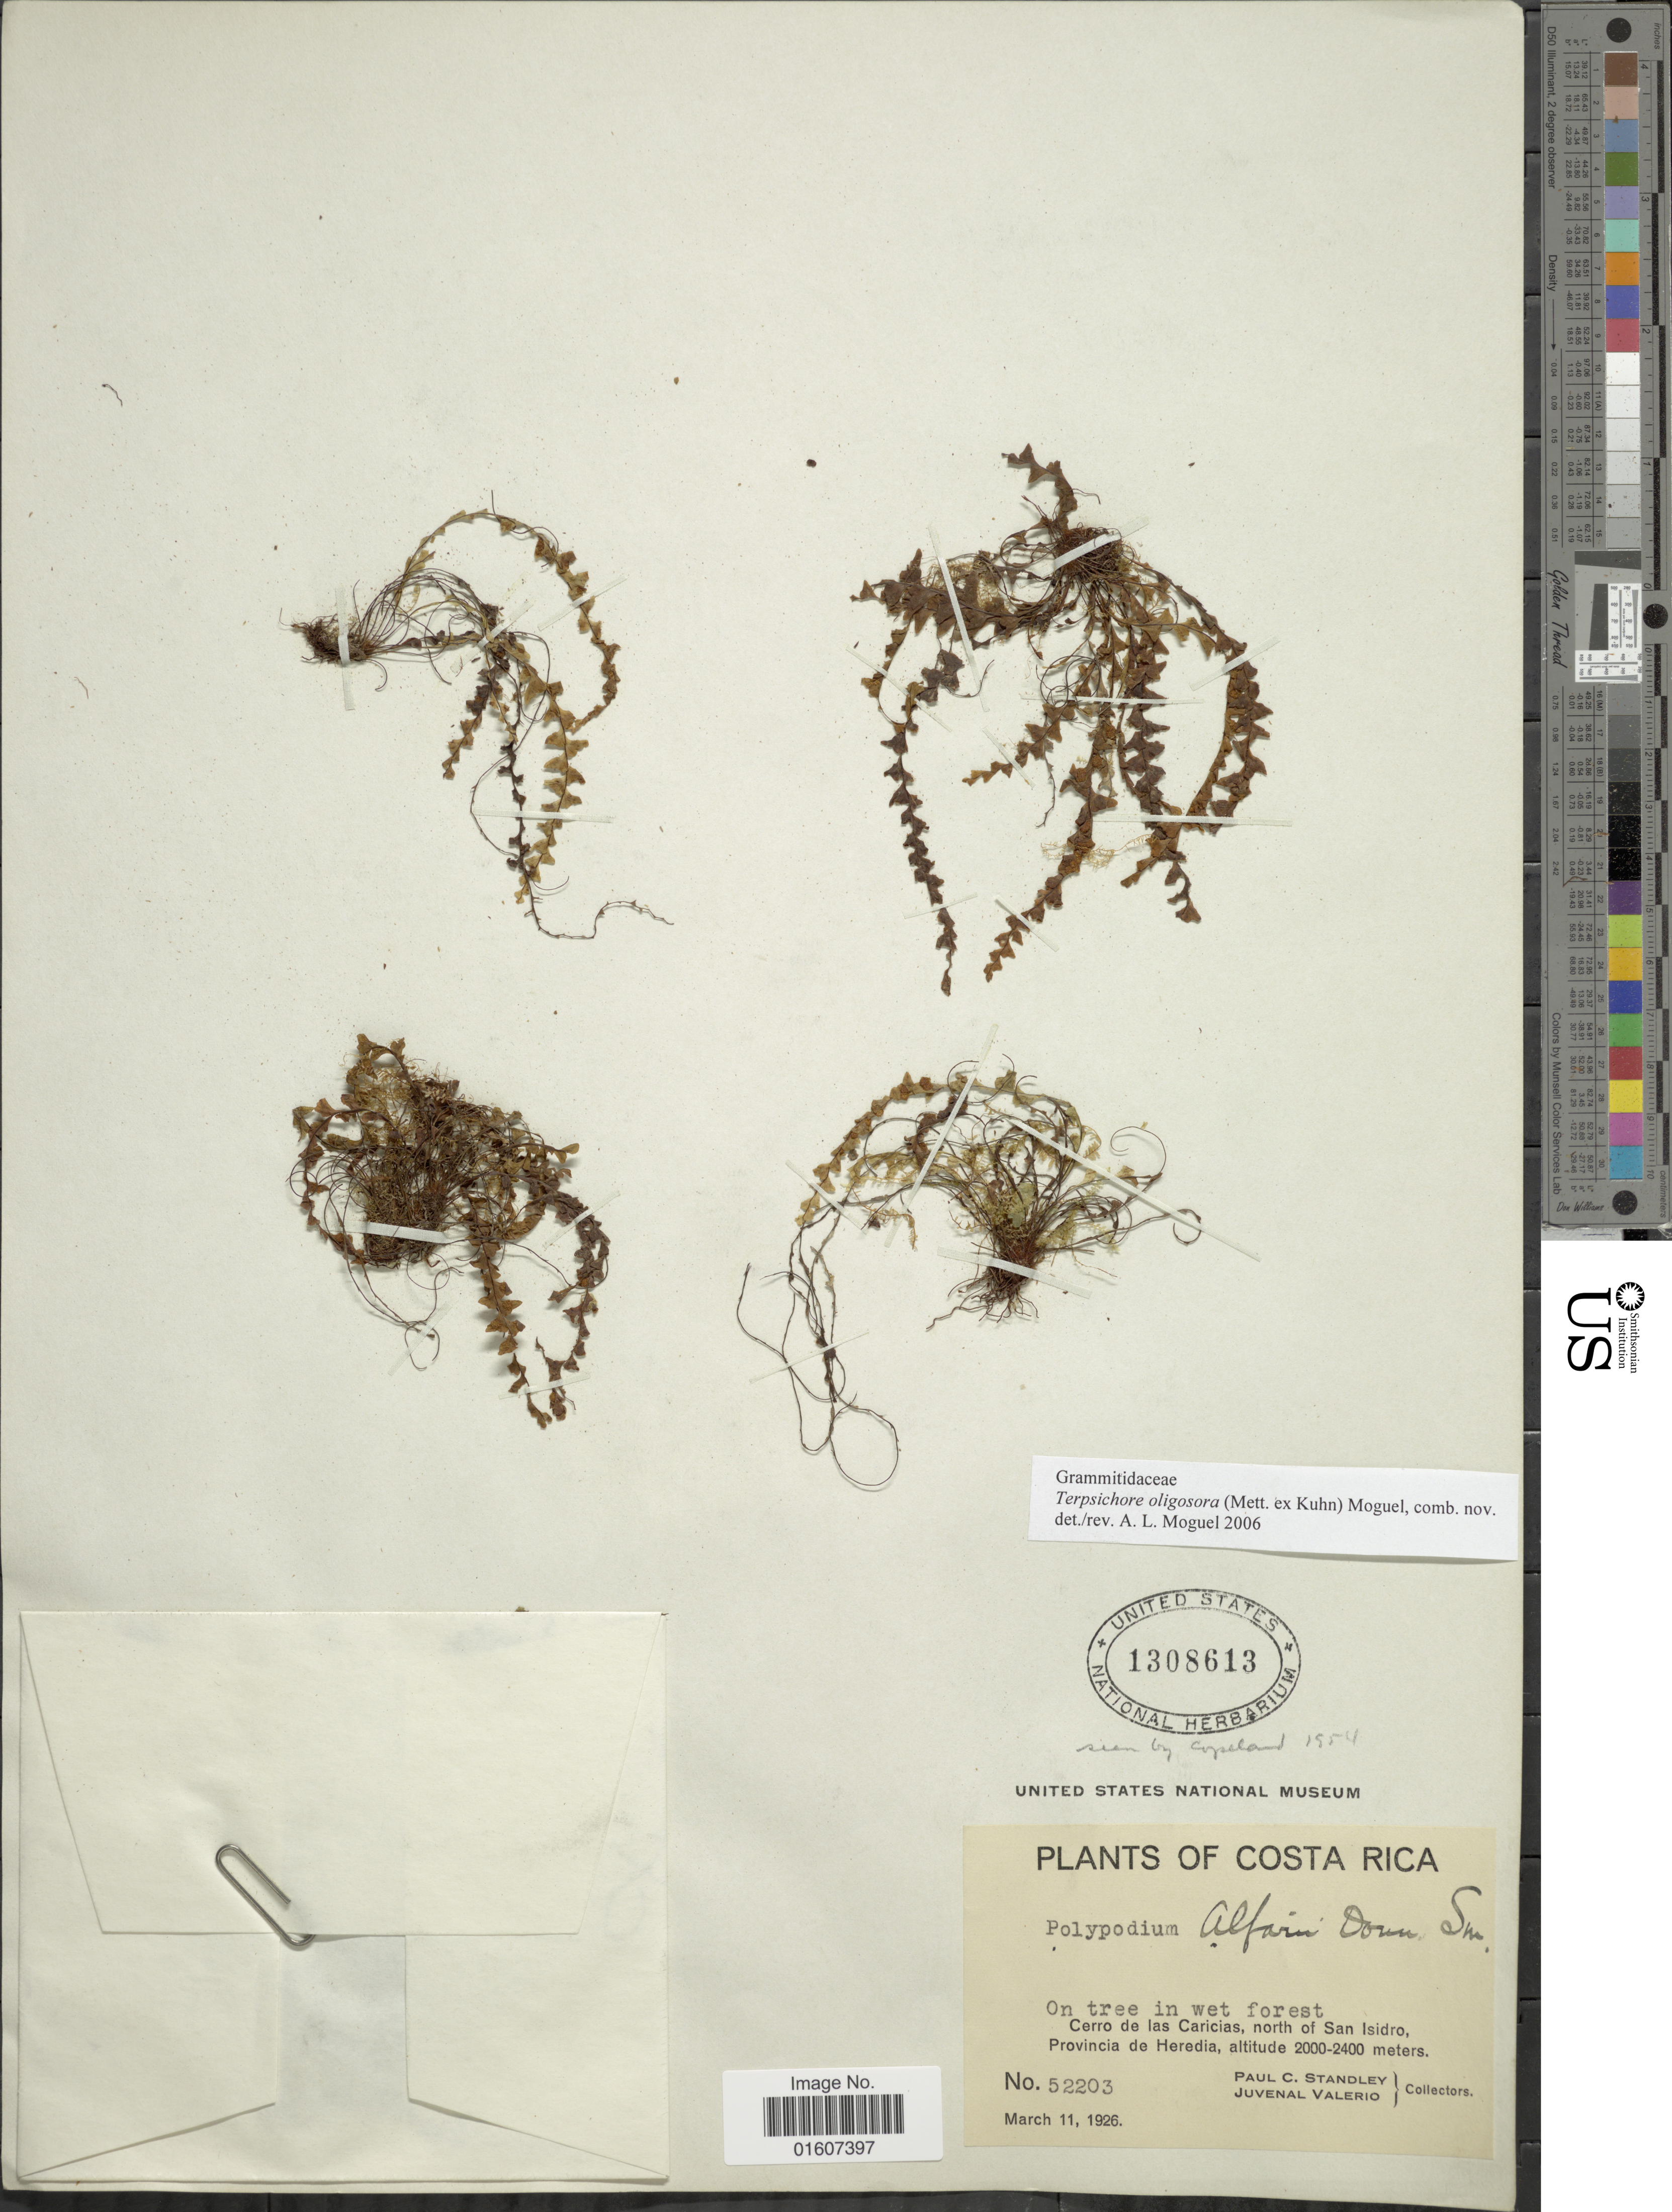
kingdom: Plantae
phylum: Tracheophyta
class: Polypodiopsida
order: Polypodiales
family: Polypodiaceae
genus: Terpsichore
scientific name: Terpsichore oligosora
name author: (Mett. ex Kuhn) Moguel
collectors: P. C. Standley & J. Valerio R.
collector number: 52203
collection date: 1926-03-11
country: Costa Rica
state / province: Heredia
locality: Cerro de las Caricias, north of San Isidro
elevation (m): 2000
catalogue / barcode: US 1308613